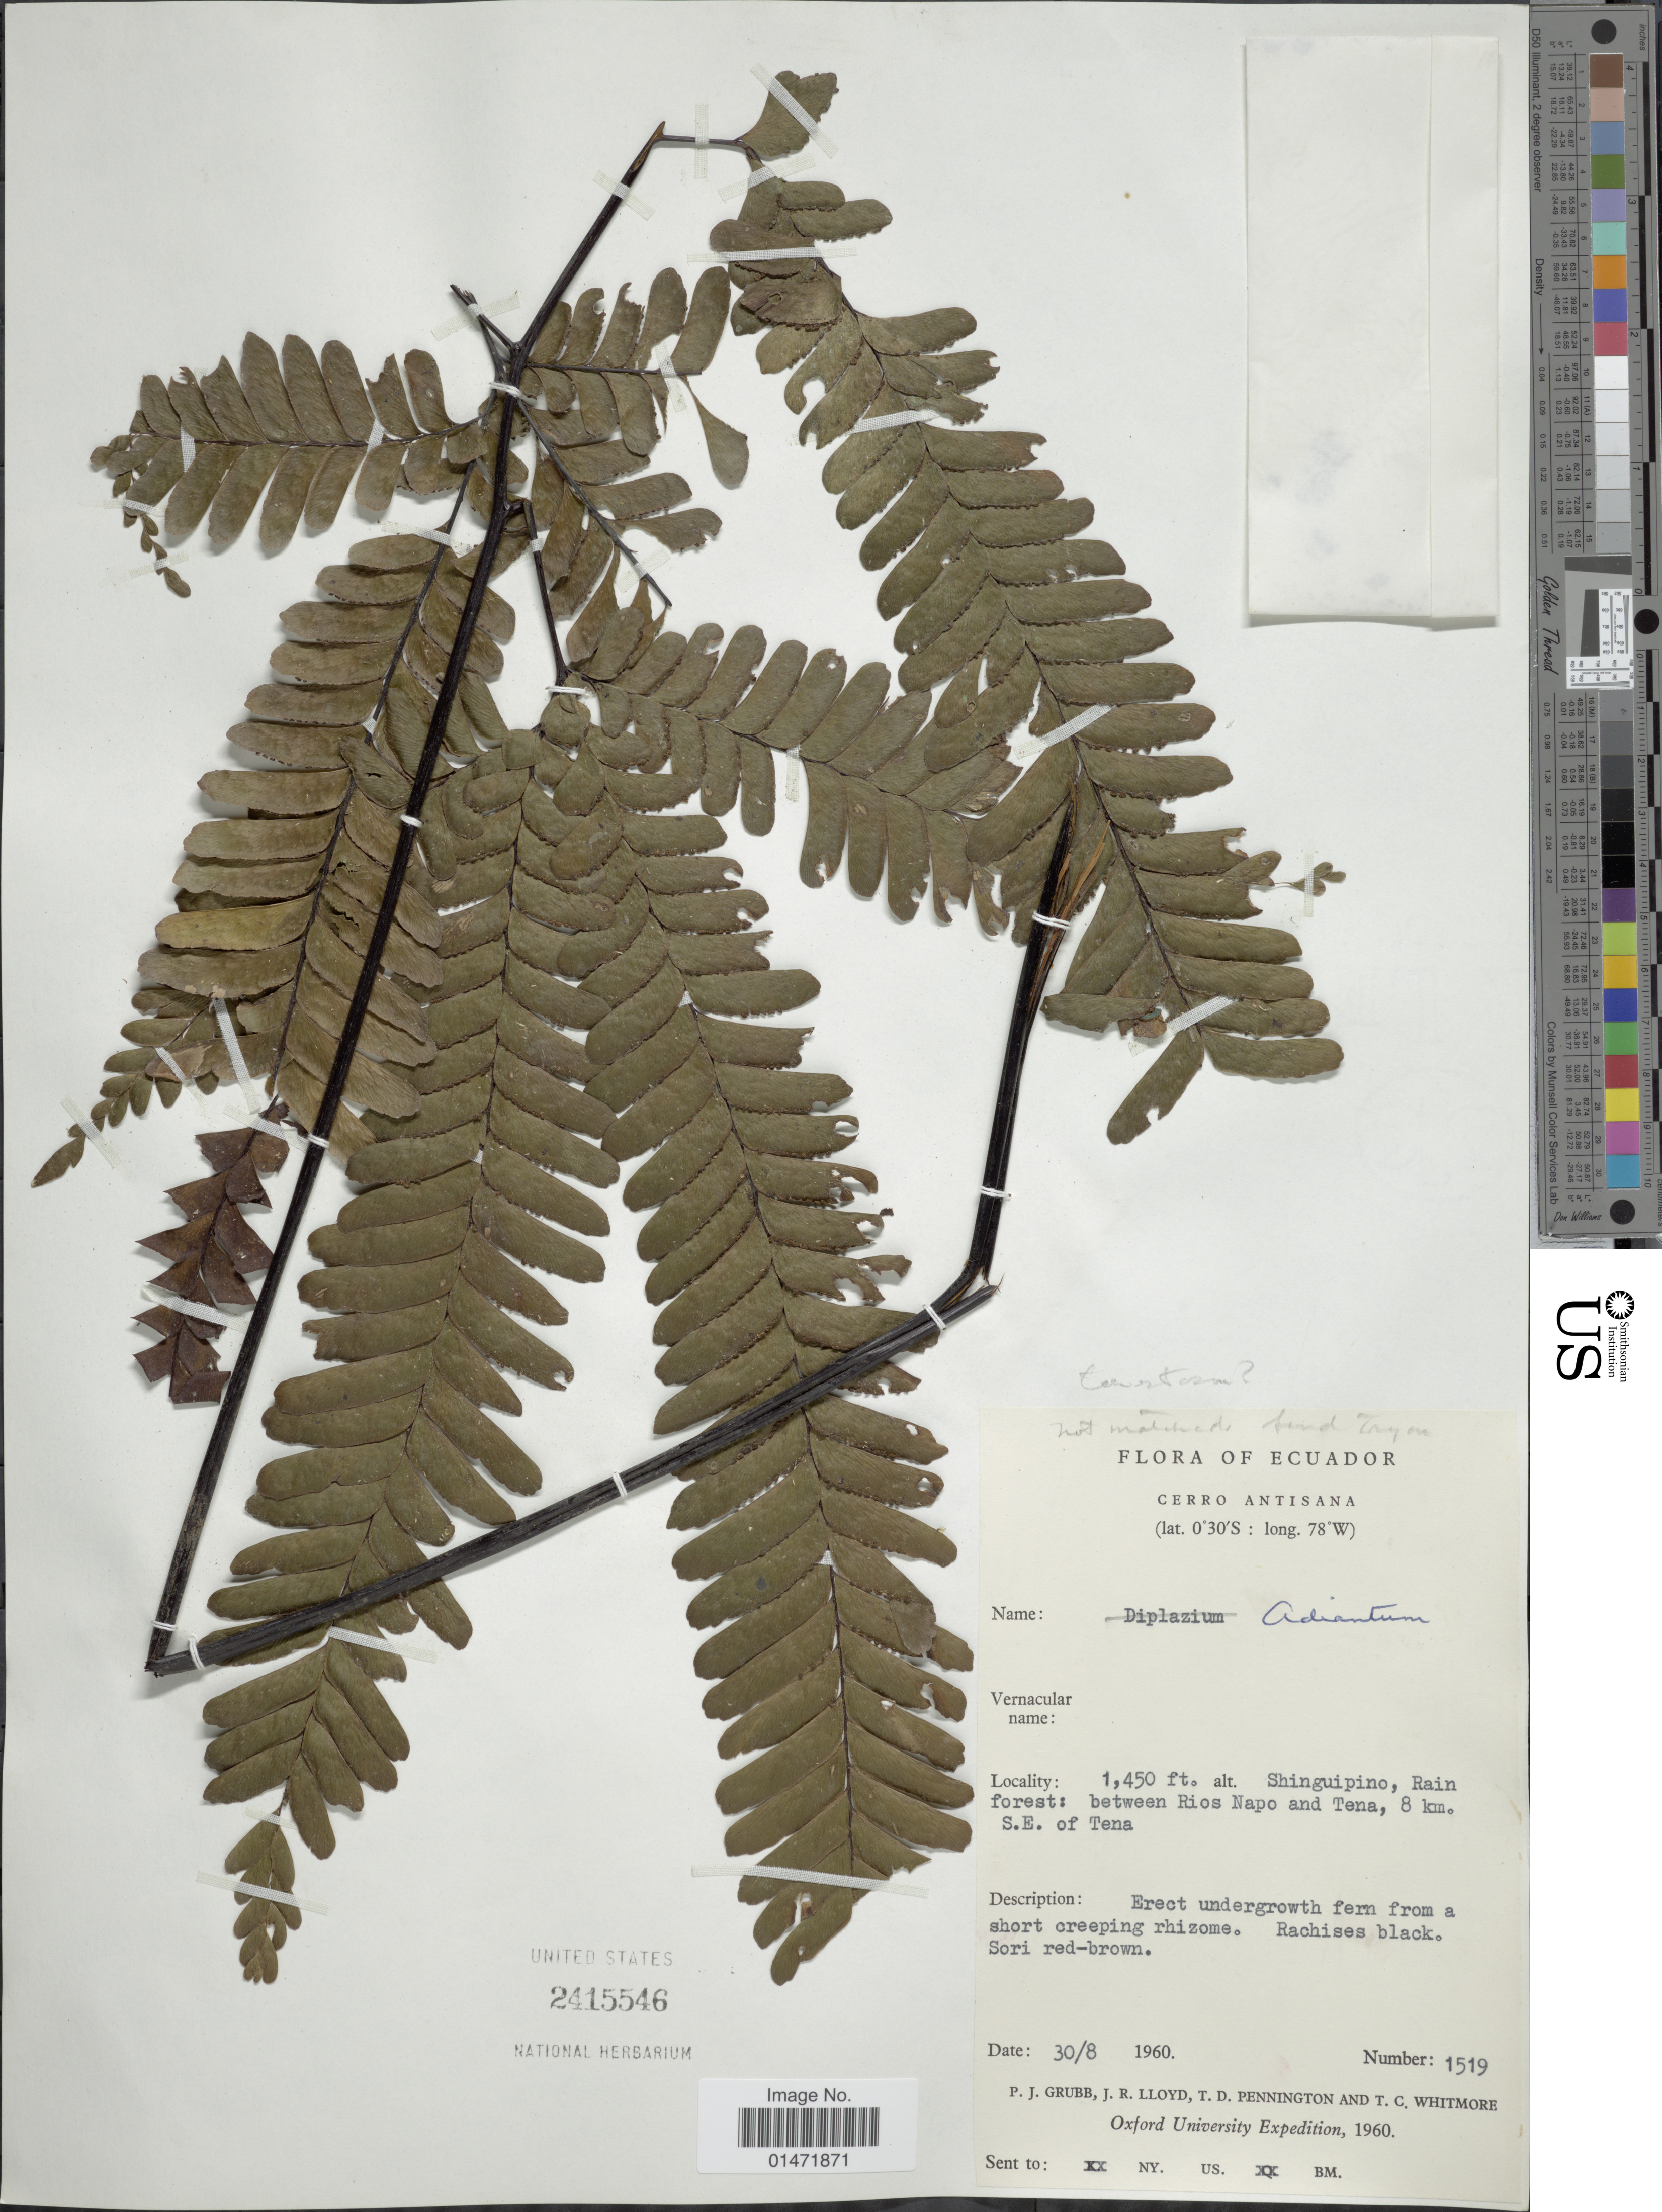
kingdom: Plantae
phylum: Tracheophyta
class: Polypodiopsida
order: Polypodiales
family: Pteridaceae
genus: Adiantum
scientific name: Adiantum tomentosum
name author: Klotzsch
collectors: P. J. Grubb, J. R. Lloyd, T. D. Pennington & T. C. Whitmore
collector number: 1519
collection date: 1960-08-30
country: Ecuador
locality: Cerro Antisana. Shinguipino, Rain forest: between Rios Napo and Tena, 8 km. S.E. of Tena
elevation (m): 442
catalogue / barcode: US 2415546